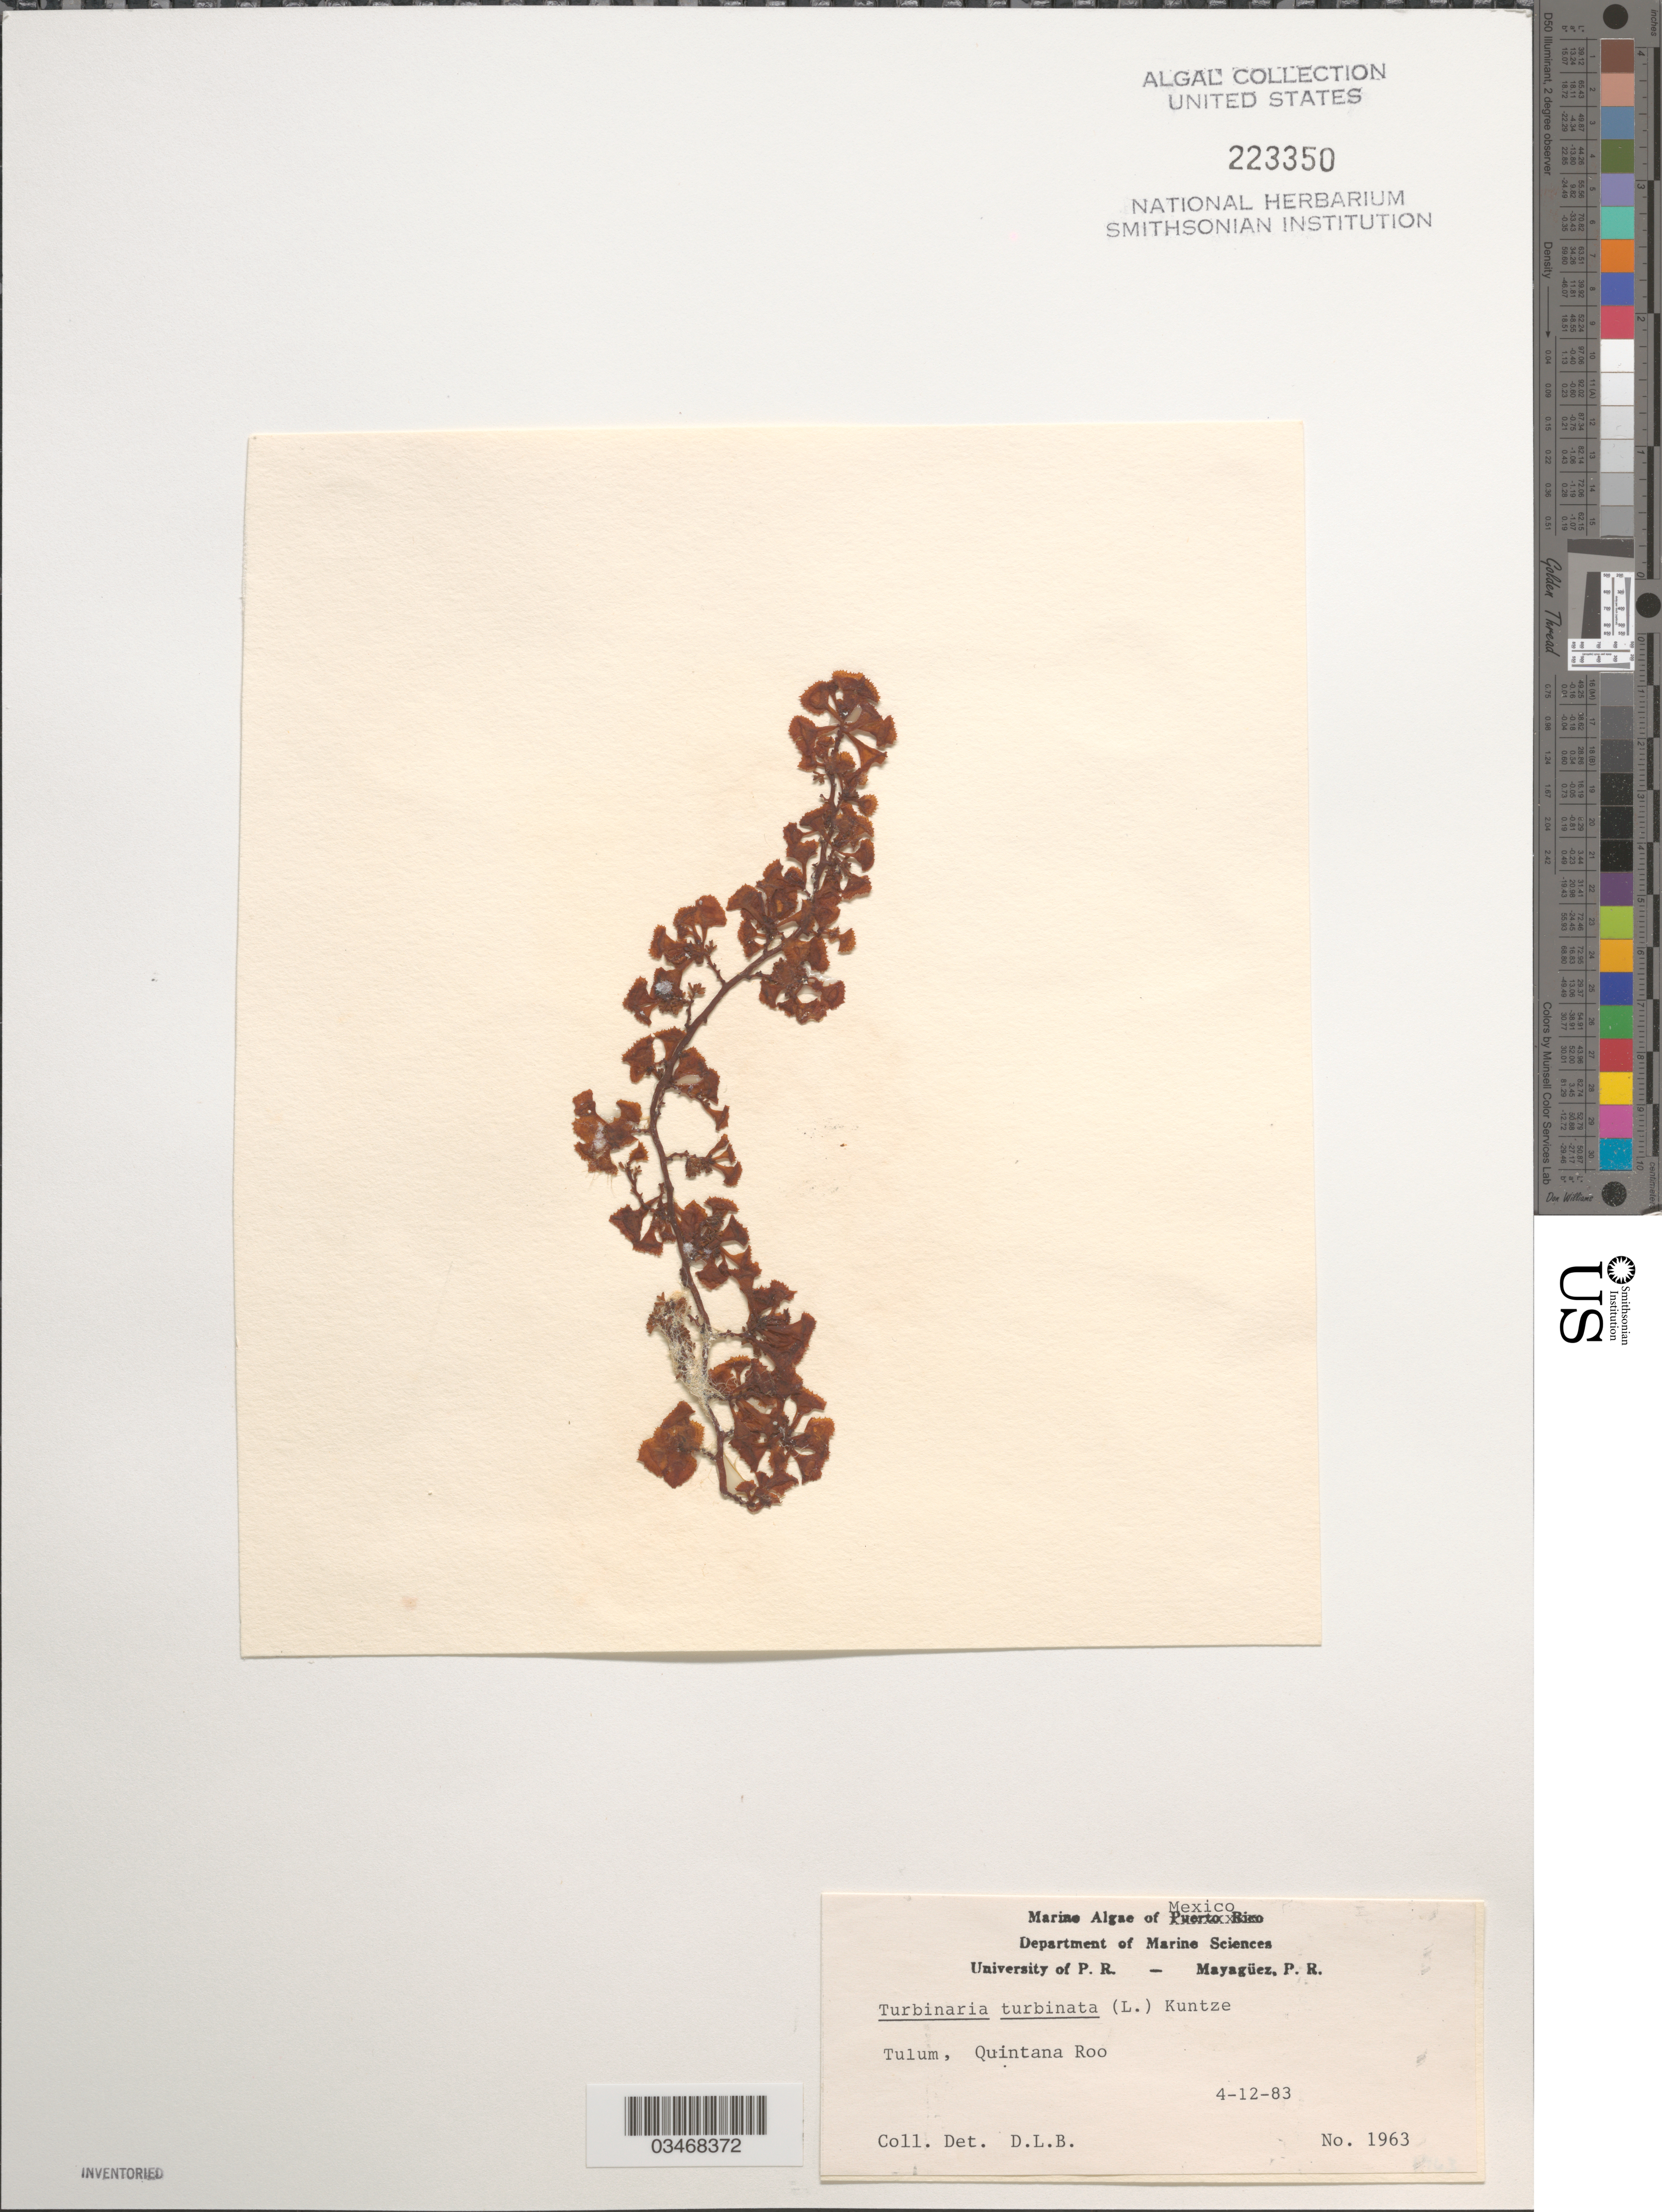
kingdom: Chromista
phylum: Ochrophyta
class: Phaeophyceae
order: Fucales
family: Sargassaceae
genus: Turbinaria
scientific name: Turbinaria turbinata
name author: (L.) Kuntze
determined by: Ballantine, D. L.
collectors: D.L. Ballantine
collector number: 1963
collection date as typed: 12 Apr 1983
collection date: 1983-04-12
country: Mexico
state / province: Quintana Roo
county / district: Tulum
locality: Tulum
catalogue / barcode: US 223350